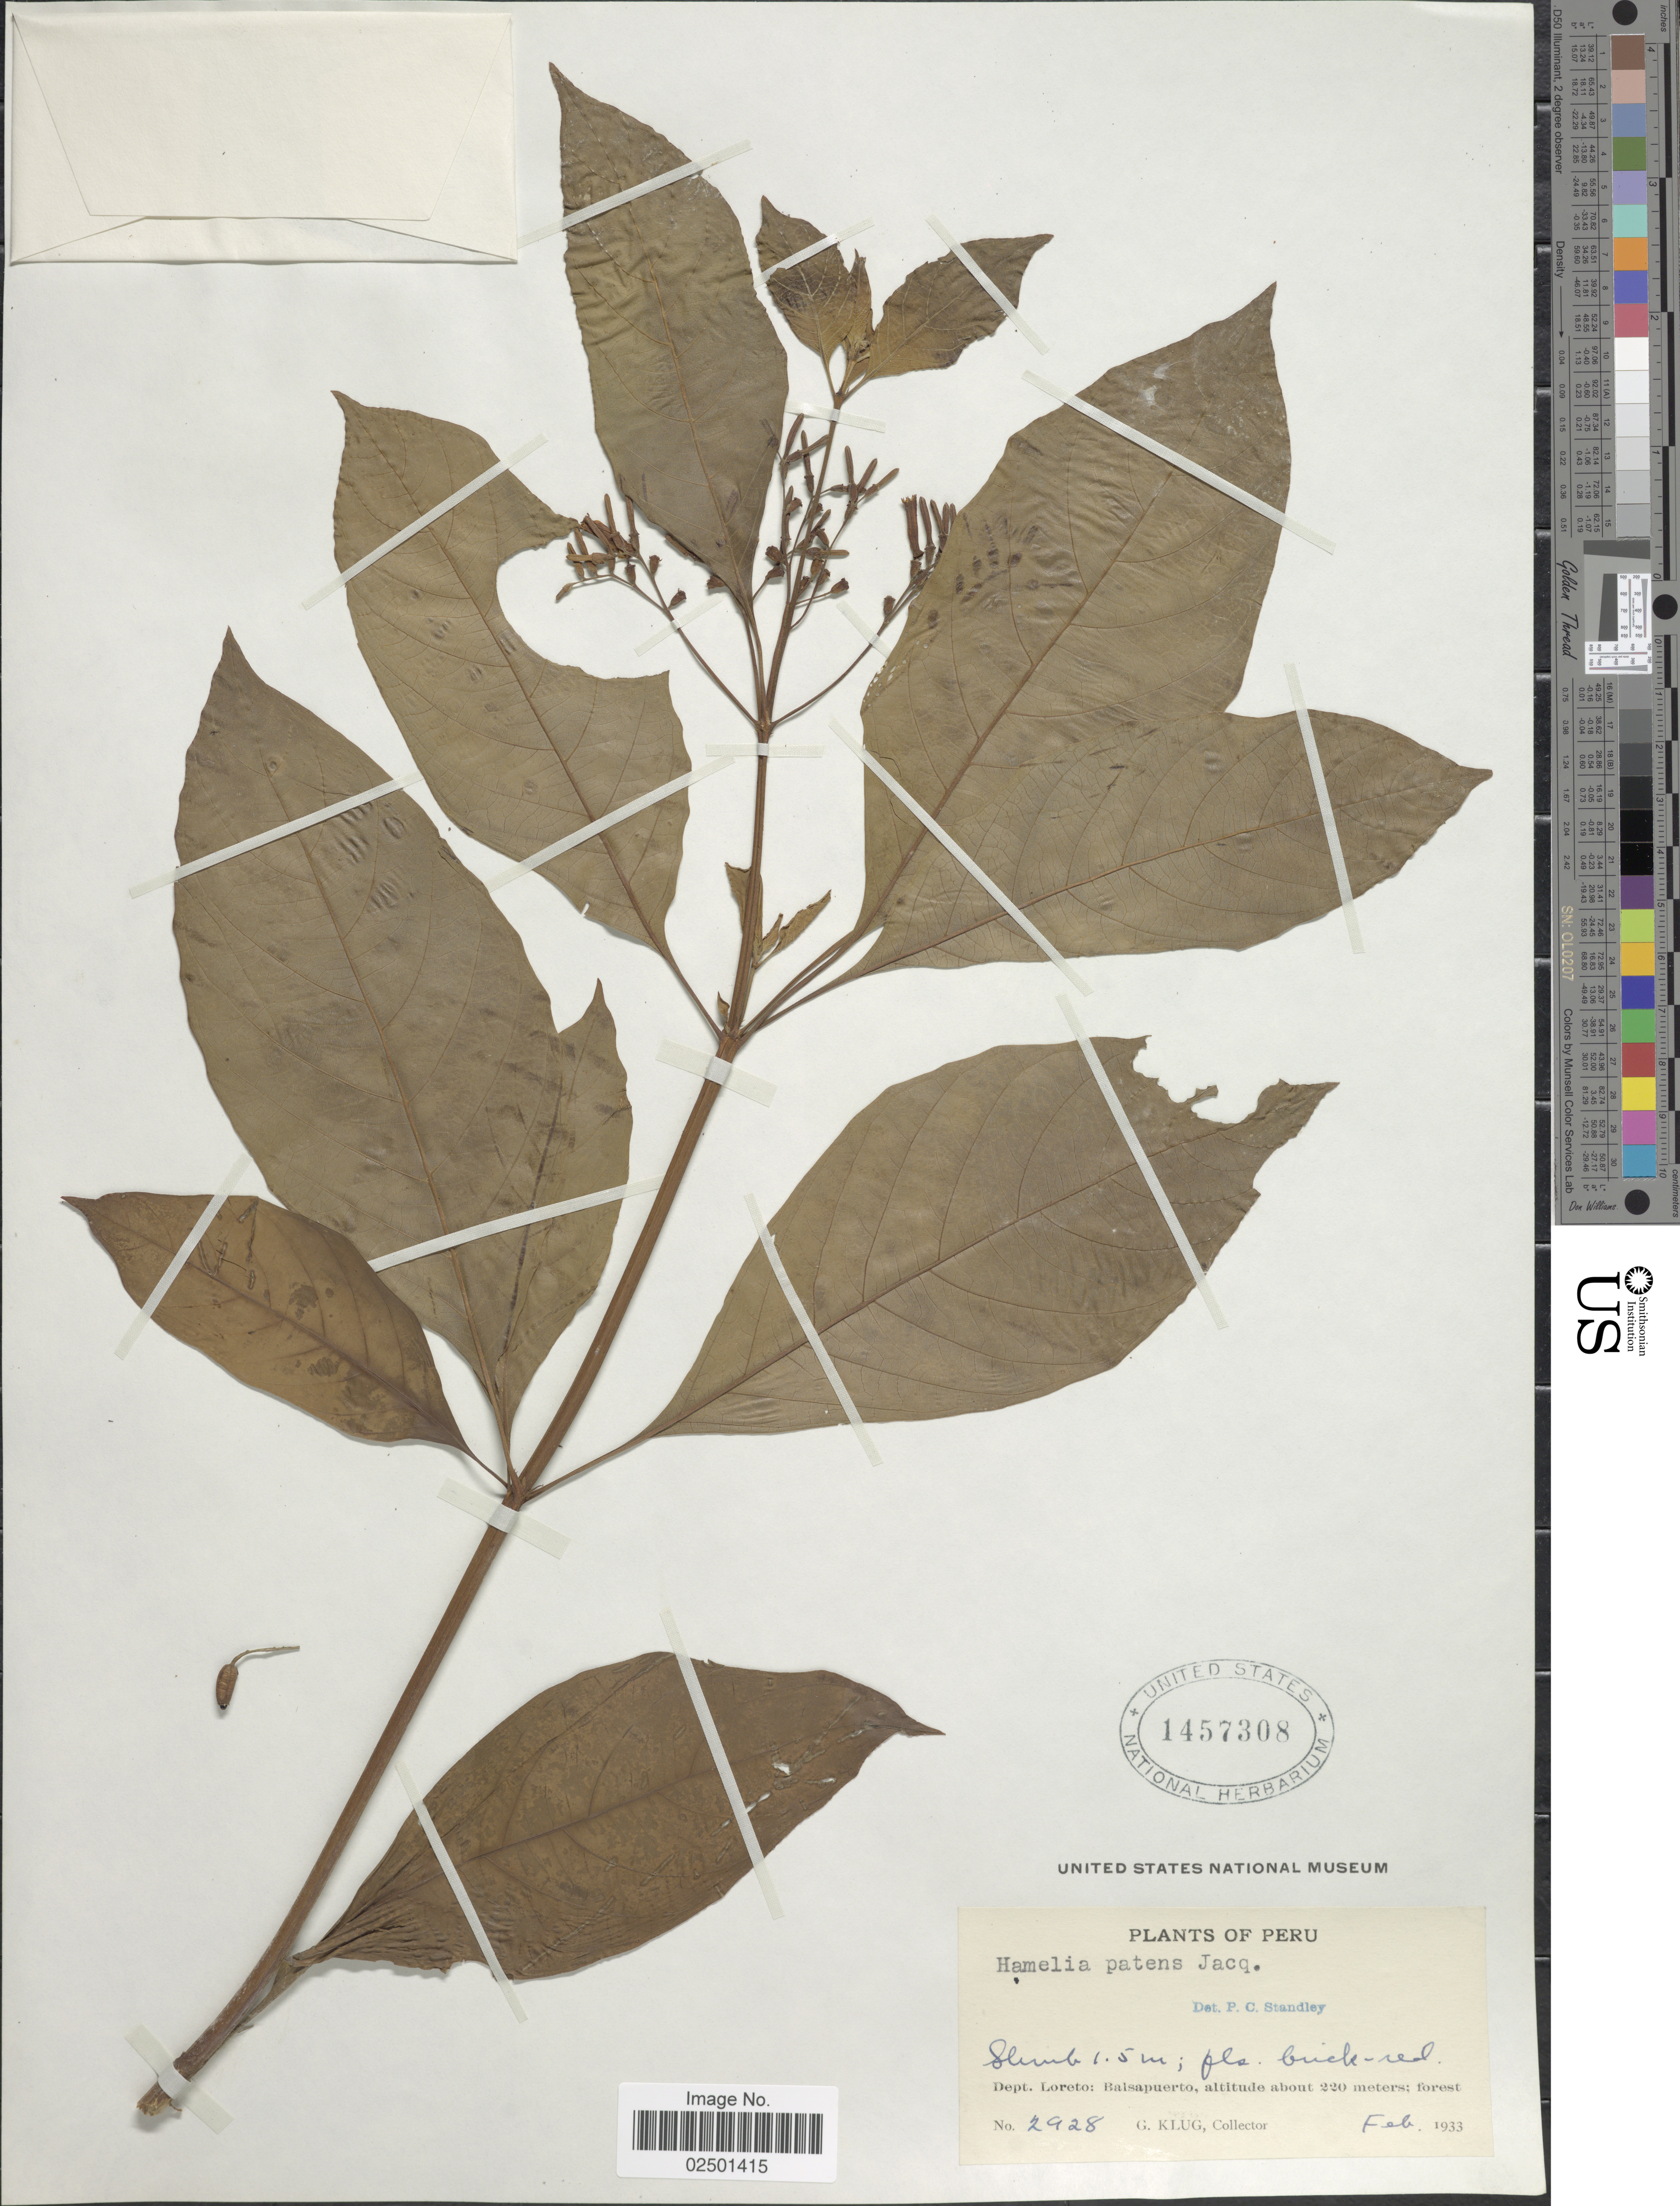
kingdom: Plantae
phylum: Tracheophyta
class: Magnoliopsida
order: Gentianales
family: Rubiaceae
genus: Hamelia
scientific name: Hamelia patens var. patens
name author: Jacq.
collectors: G. Klug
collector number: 2928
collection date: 1933-02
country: Peru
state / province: Loreto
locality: Dept. Loreto: Balsapuerto.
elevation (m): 220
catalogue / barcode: US 1457308